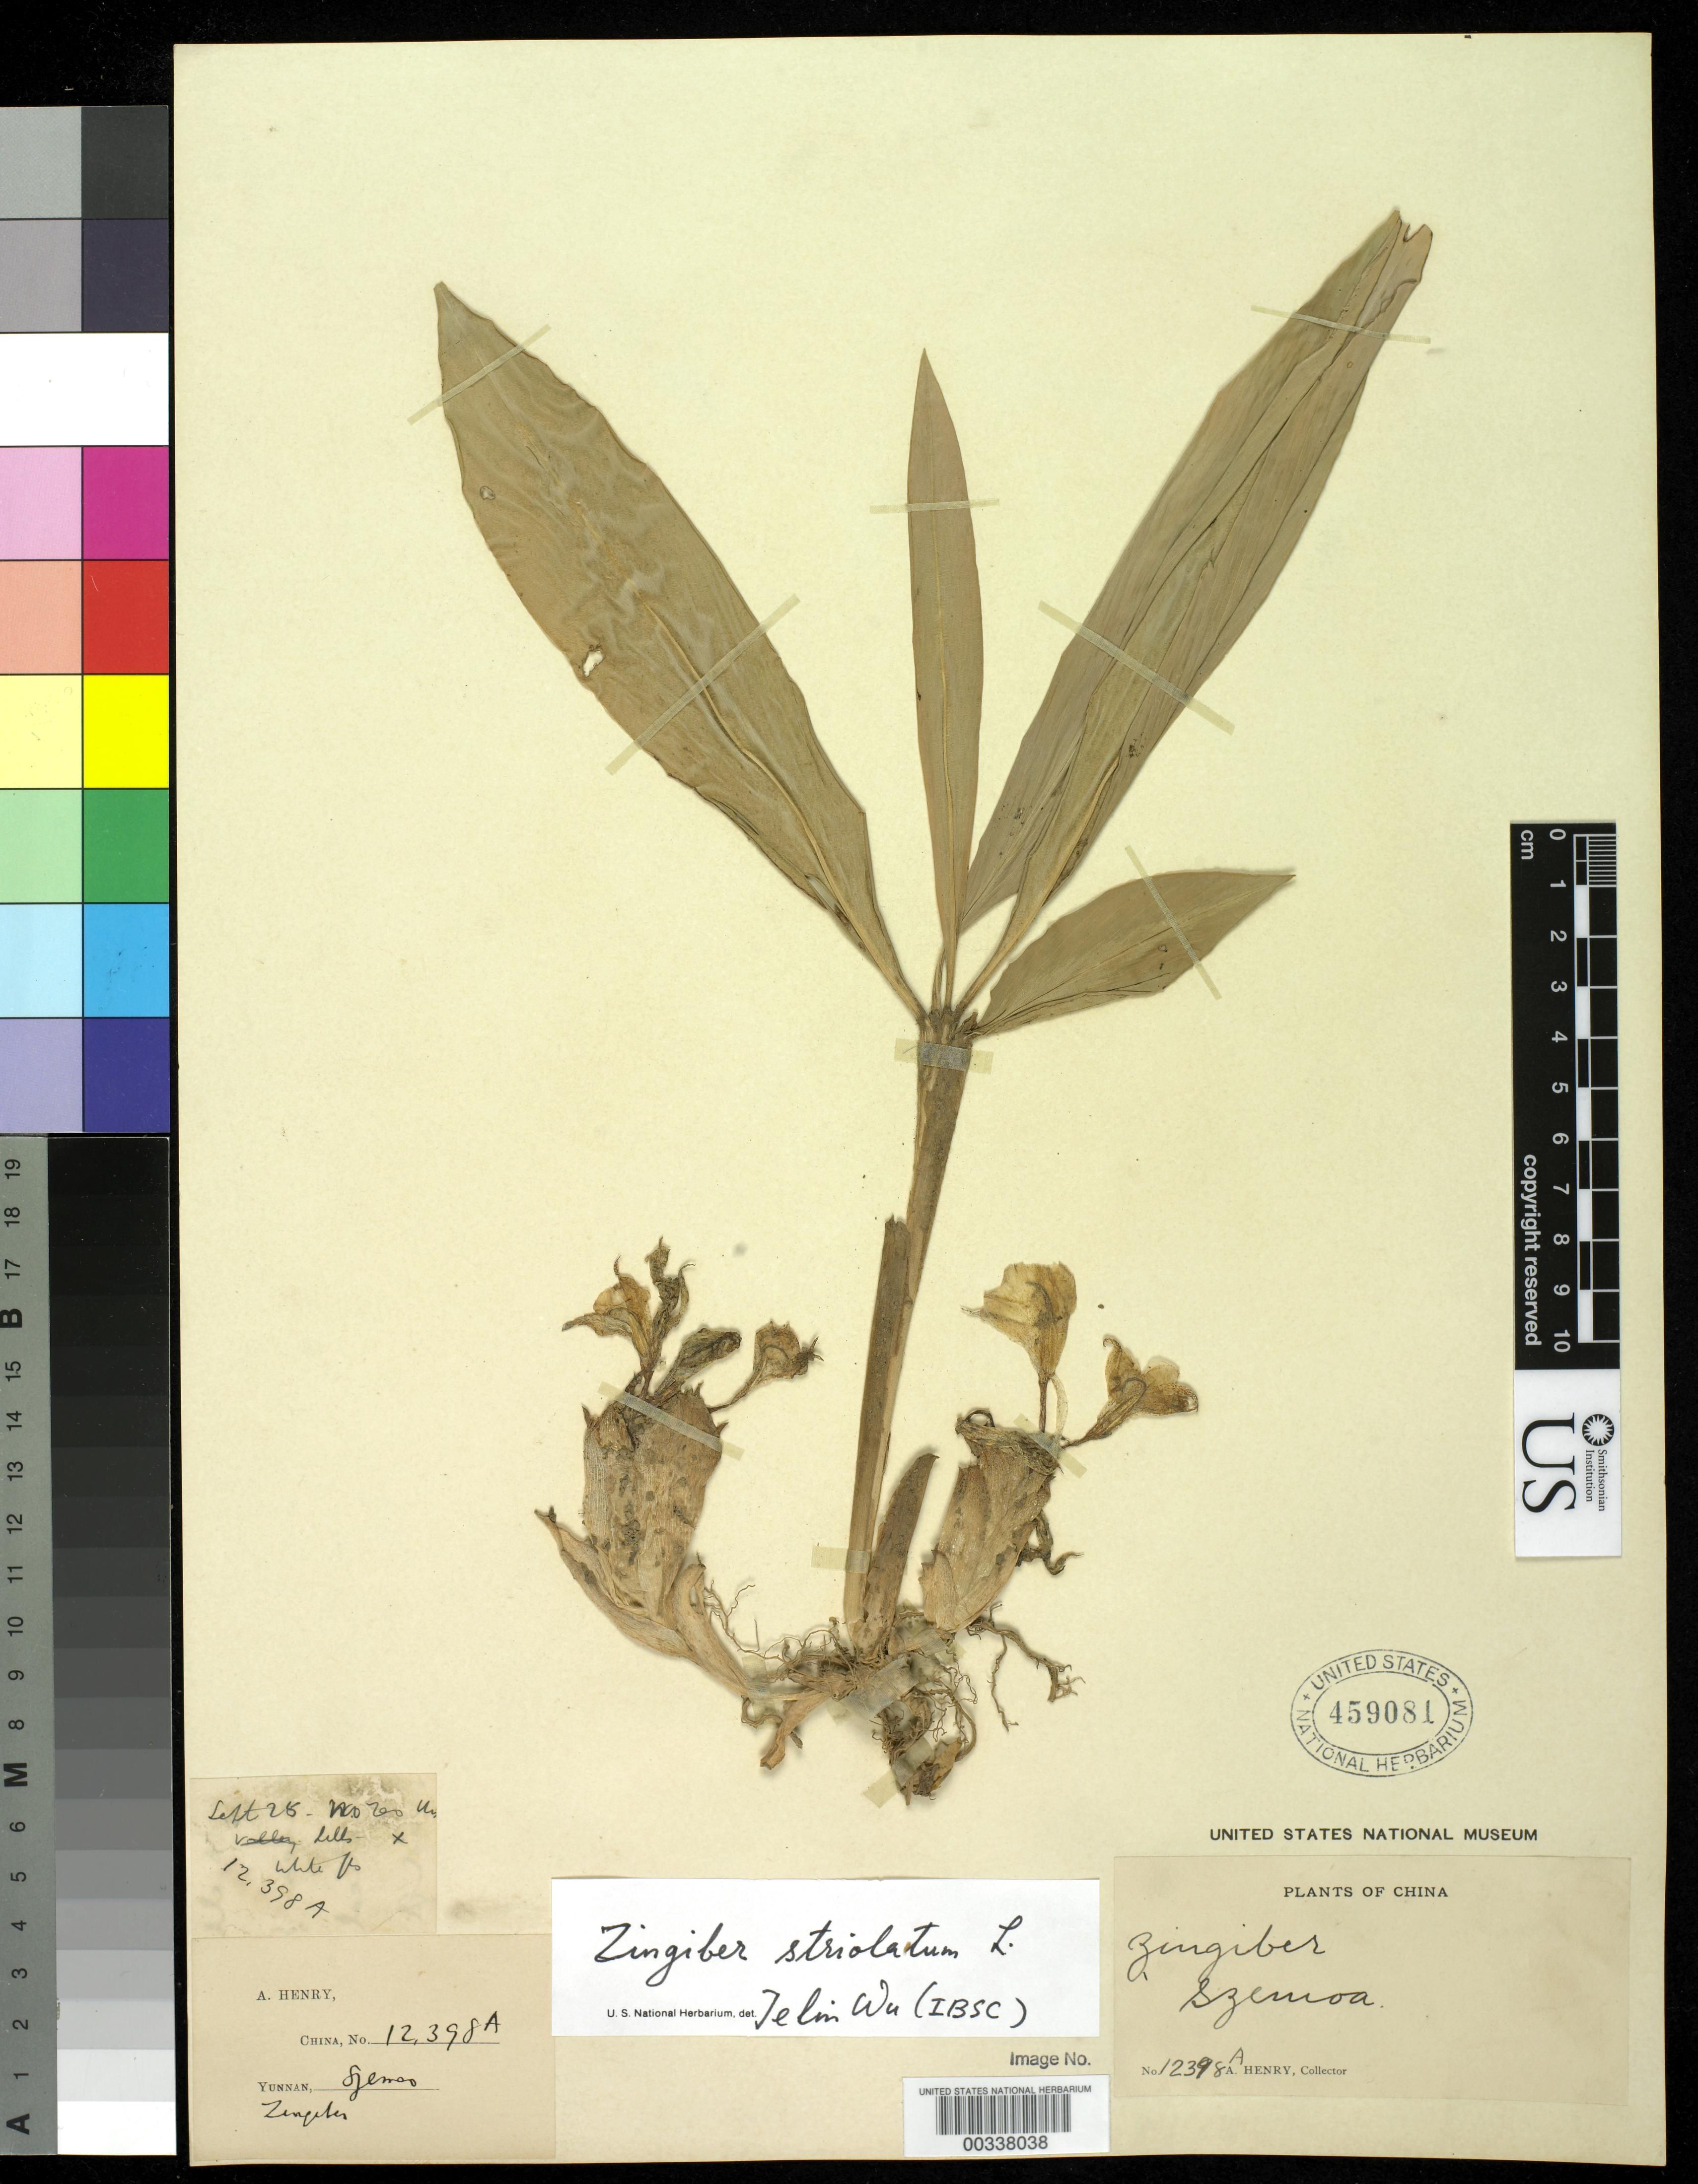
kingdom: Plantae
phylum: Tracheophyta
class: Liliopsida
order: Zingiberales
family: Zingiberaceae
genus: Zingiber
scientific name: Zingiber striolatum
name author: Diels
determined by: Wu, Te-Ling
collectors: A. Henry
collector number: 12398 A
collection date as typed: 25 Sep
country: China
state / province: Yunnan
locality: Szemoa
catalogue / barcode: US 459081